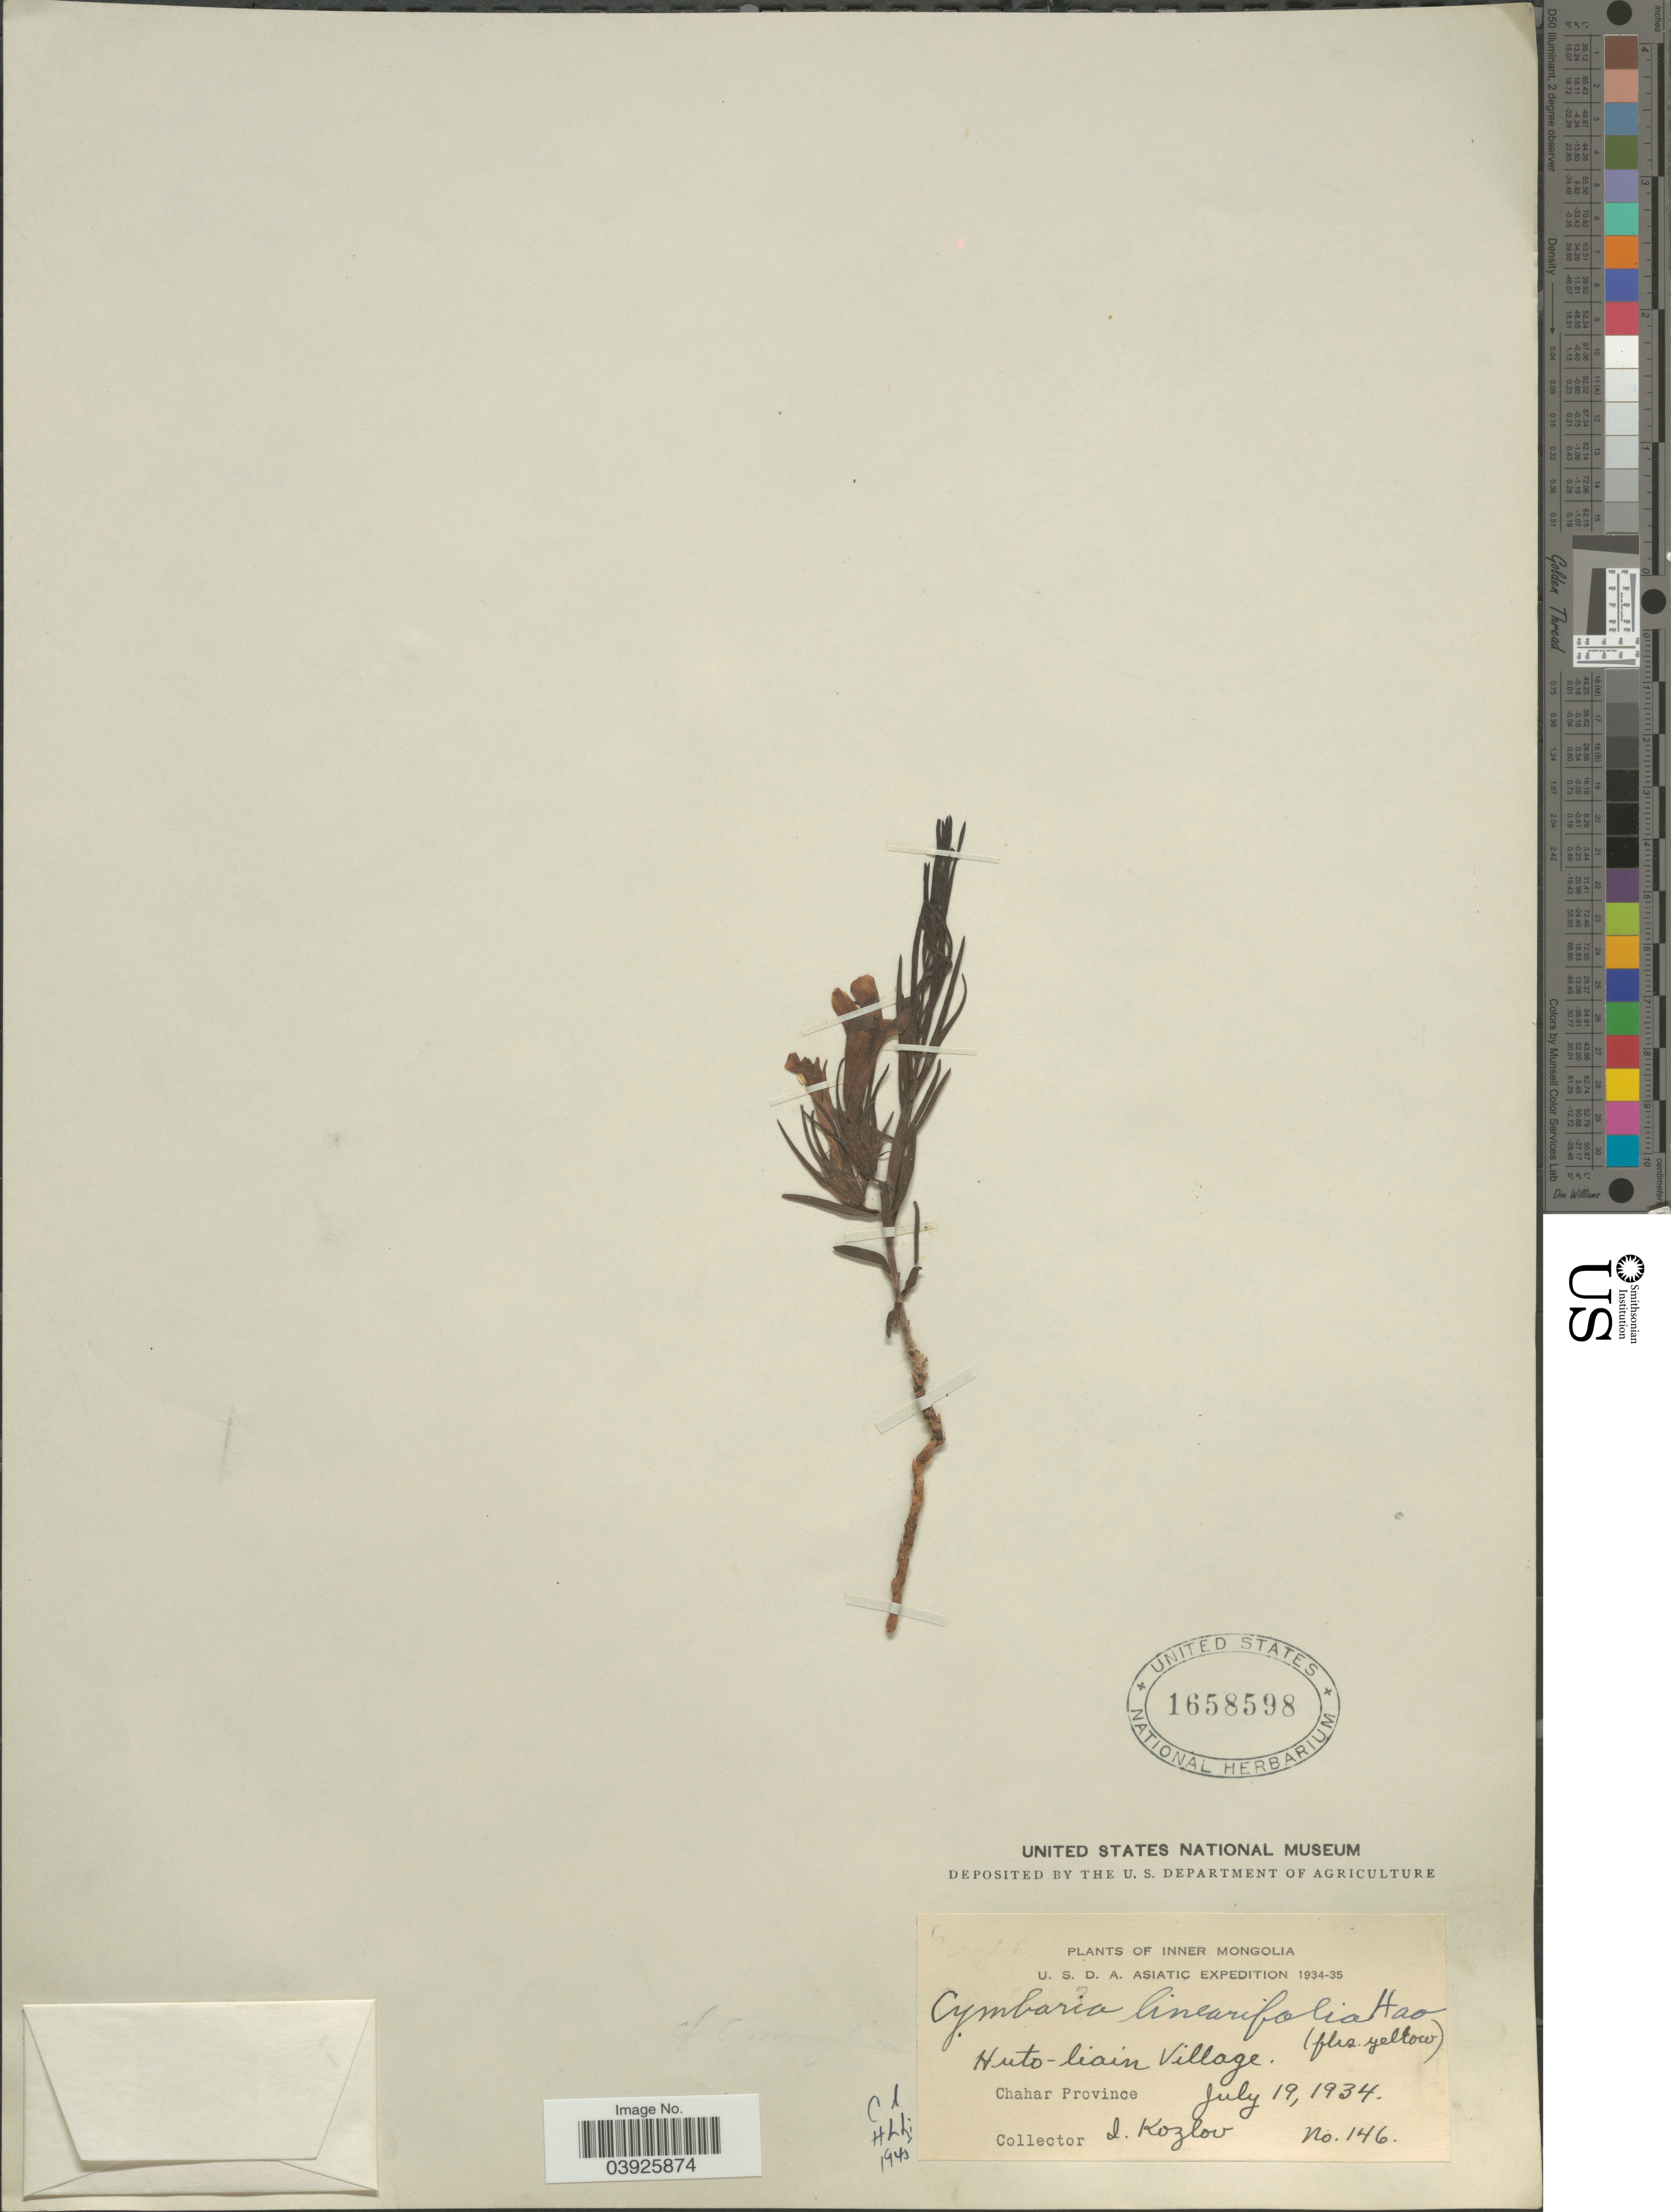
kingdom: Plantae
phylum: Tracheophyta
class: Magnoliopsida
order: Lamiales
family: Orobanchaceae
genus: Cymbaria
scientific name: Cymbaria linearifolia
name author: K.S. Hao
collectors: I. Kozlov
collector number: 146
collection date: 1934-07-19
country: China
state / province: Nei Monggol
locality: Inner Mongolia. Huto-liain Village. Chahar Province.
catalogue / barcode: US 1658598